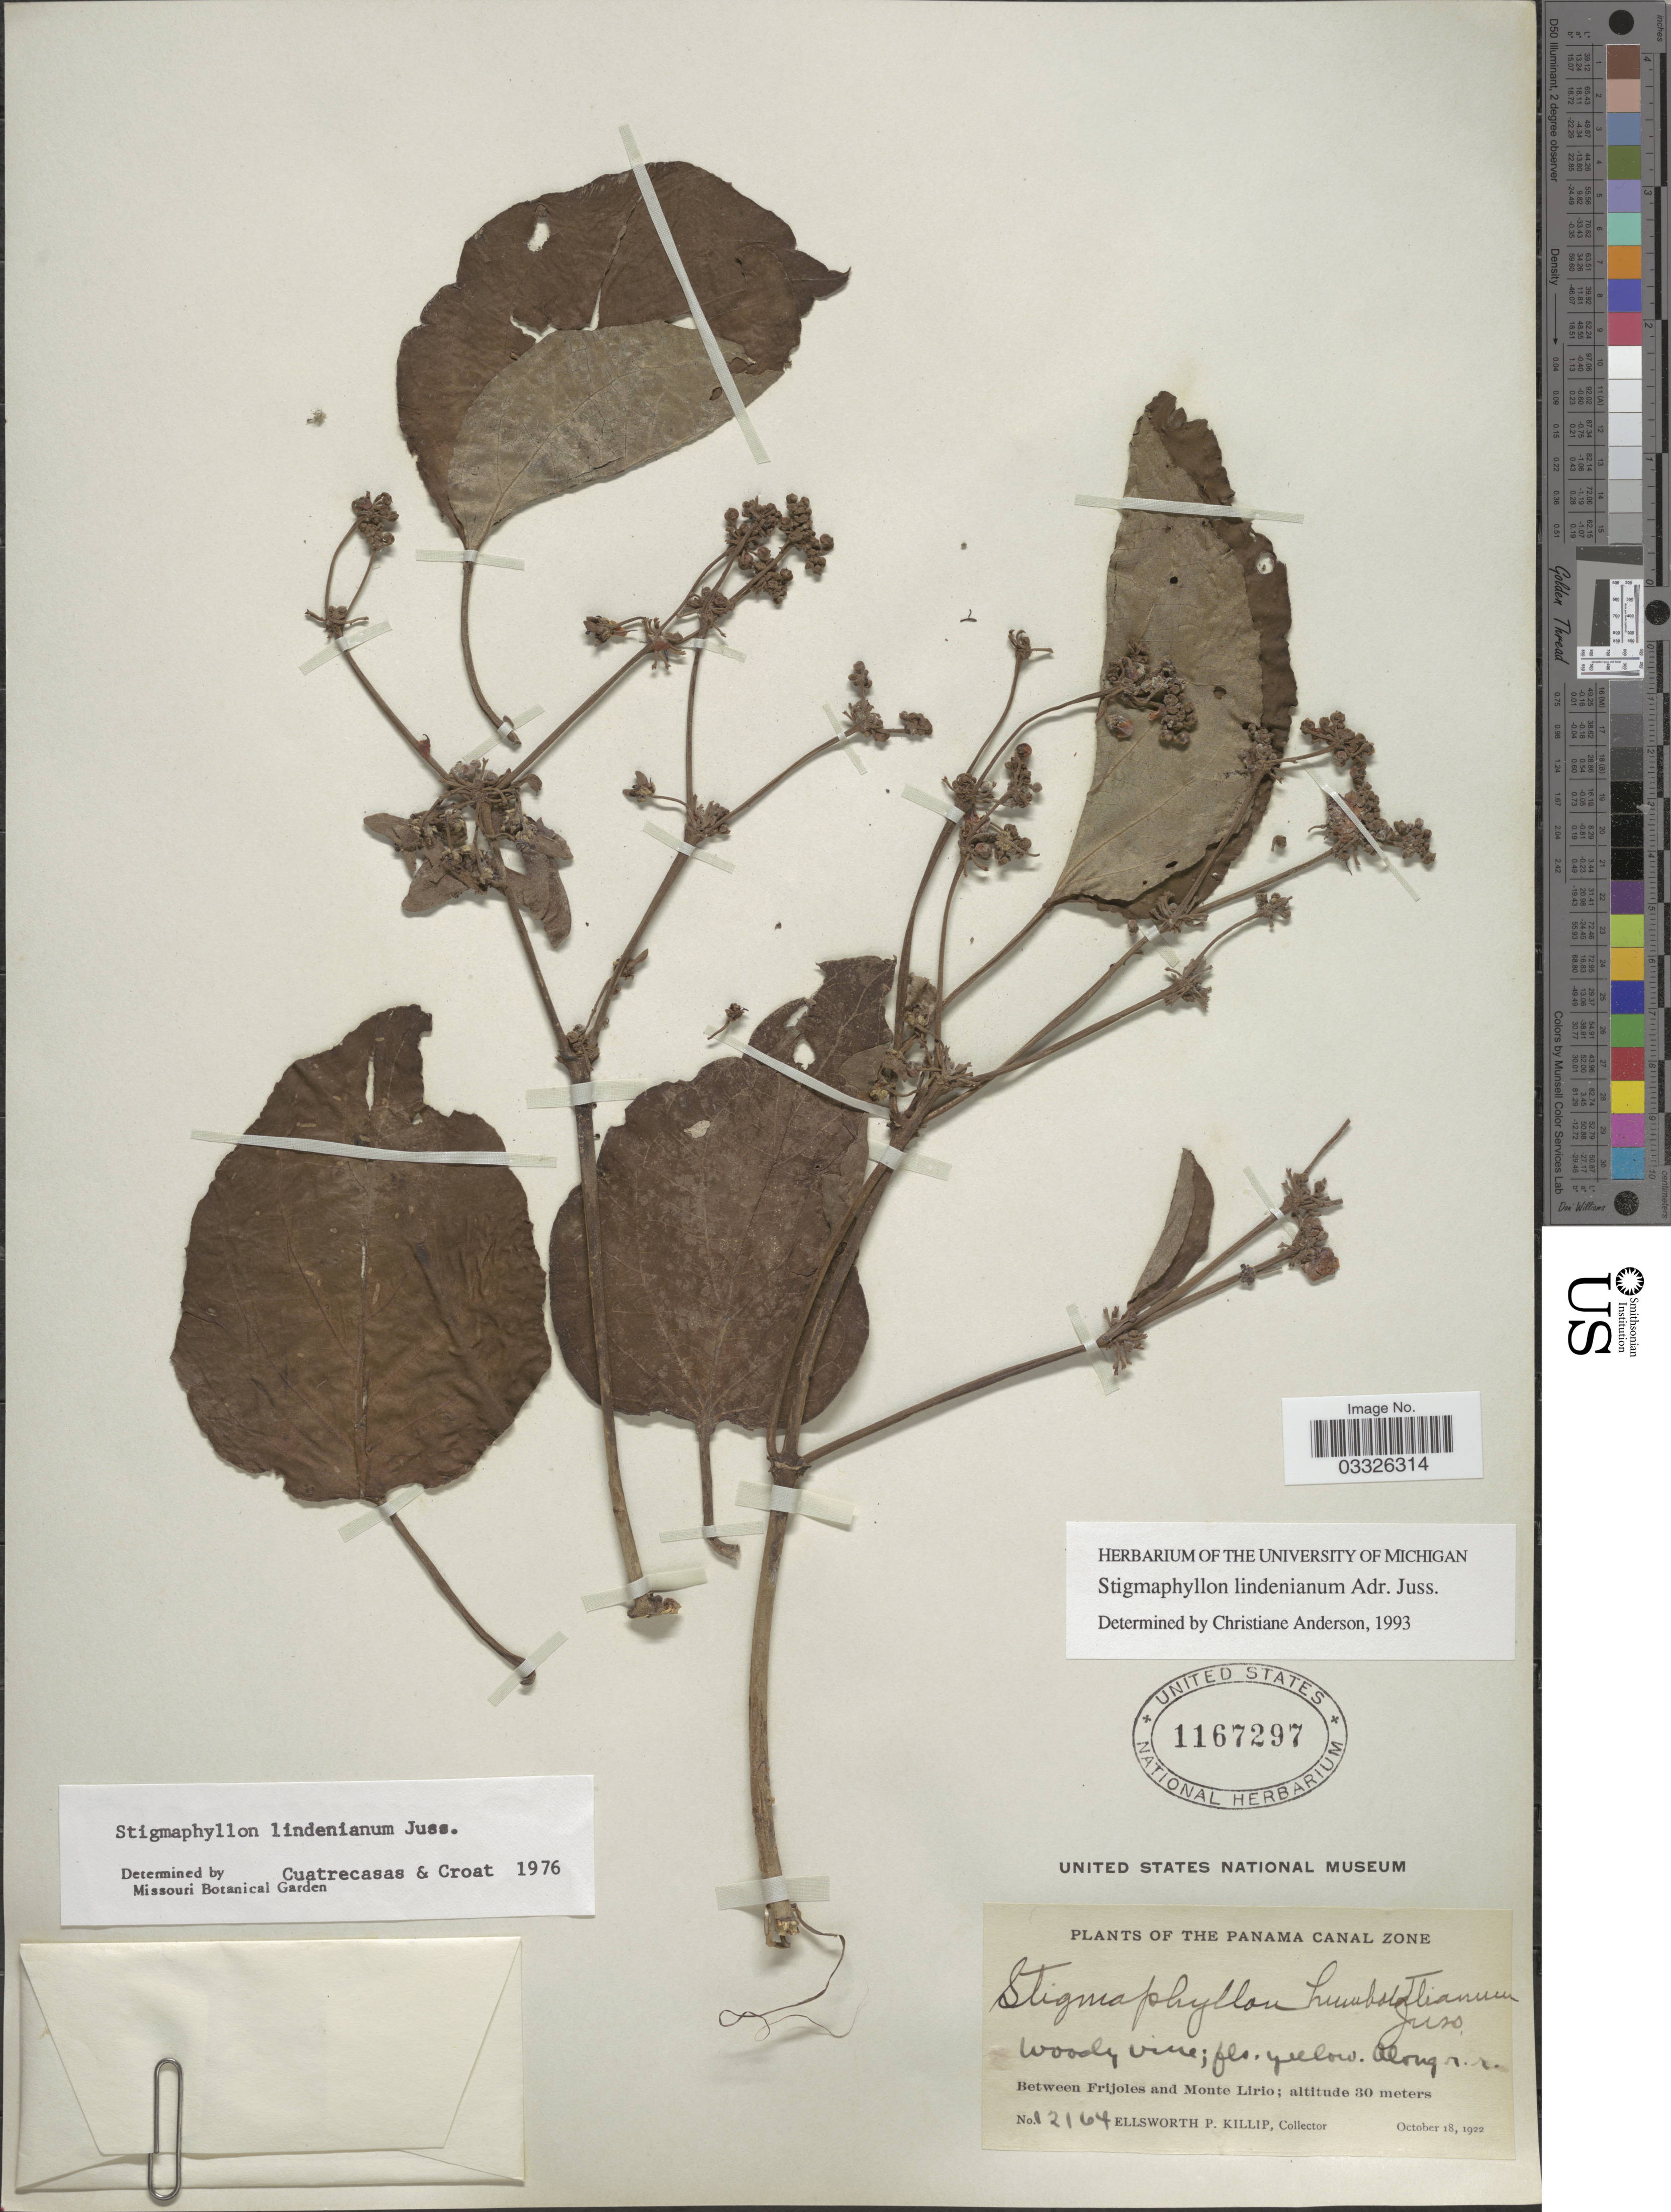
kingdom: Plantae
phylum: Tracheophyta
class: Magnoliopsida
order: Malpighiales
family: Malpighiaceae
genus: Stigmaphyllon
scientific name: Stigmaphyllon lindenianum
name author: A. Juss.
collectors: E. P. Killip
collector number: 12164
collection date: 1922-10-18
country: Panama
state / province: Colón / Panamá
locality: The Panama Canal Zone. Between Frijoles and Monte Lirio.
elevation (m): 30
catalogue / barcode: US 1167297